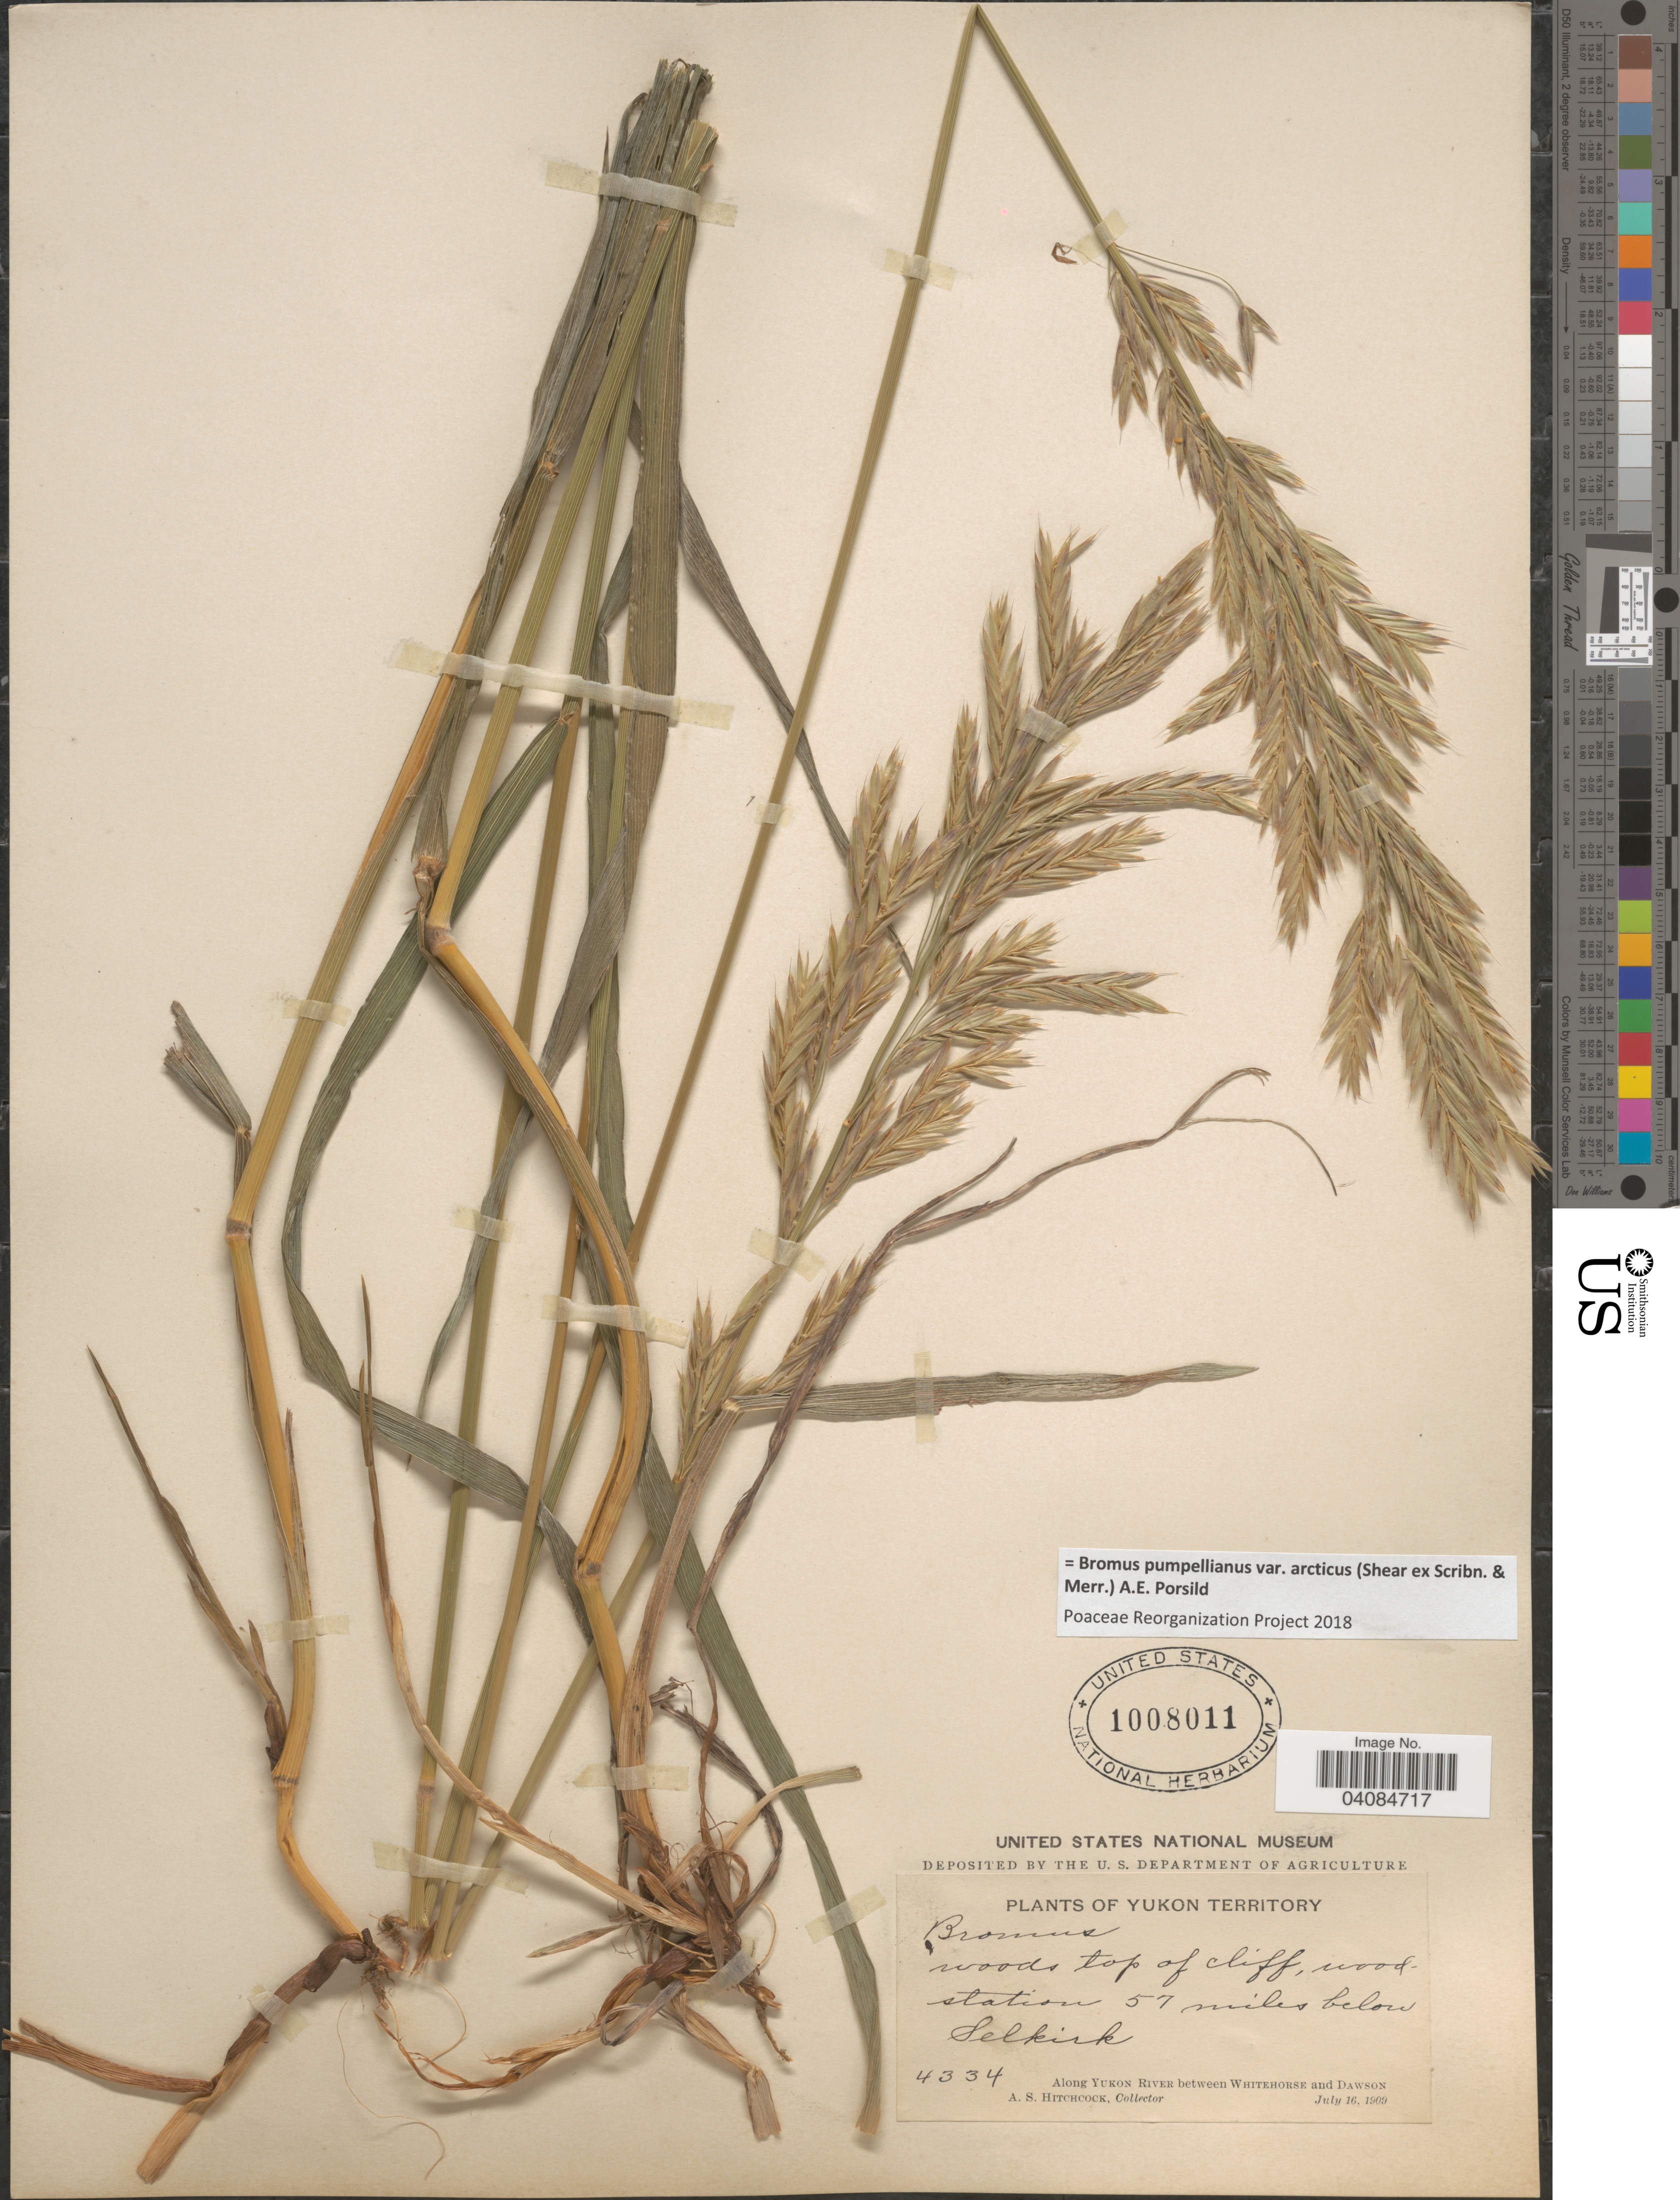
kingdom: Plantae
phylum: Tracheophyta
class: Liliopsida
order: Poales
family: Poaceae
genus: Bromus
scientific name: Bromus pumpellianus var. arcticus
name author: (Shear ex Scribn. & Merr.) A.E. Porsild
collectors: A. S. Hitchcock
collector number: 4334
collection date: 1909-07-16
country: Canada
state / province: Yukon Territory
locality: Woods top of cliff, woodstation 57 miles below Selkirk. Along Yukon River between Whitehorse and Dawson.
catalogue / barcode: US 1008011